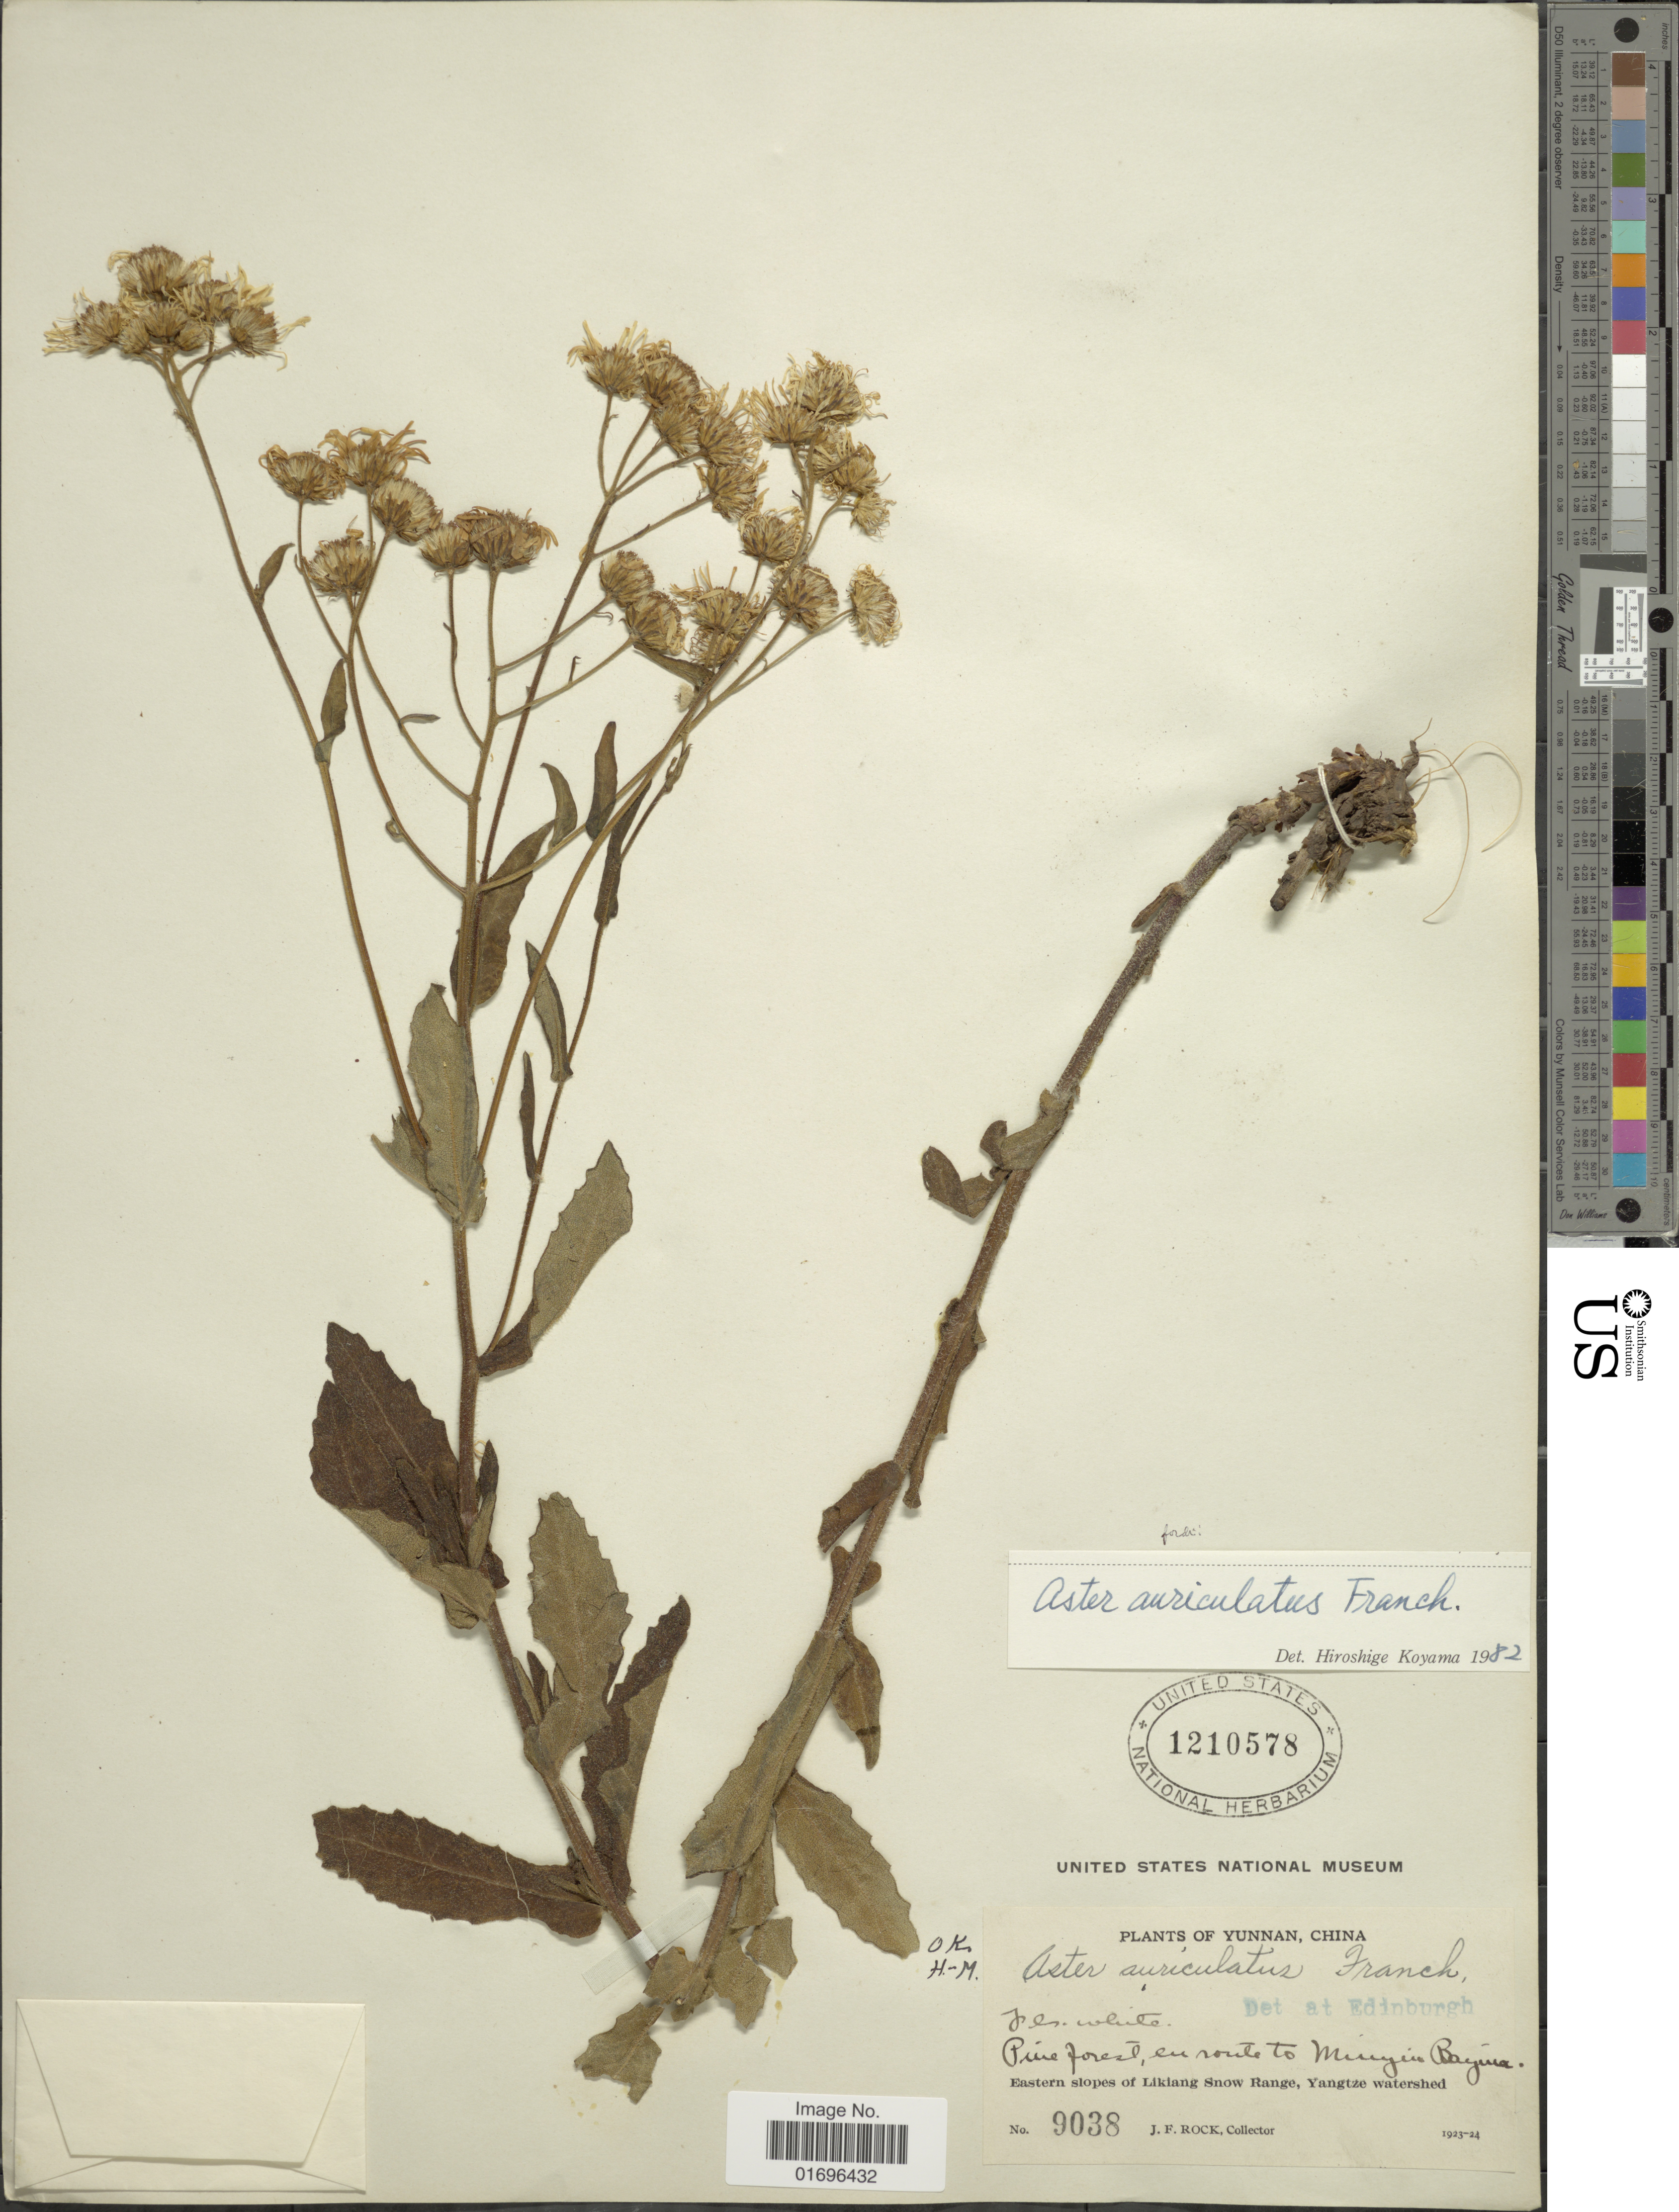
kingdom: Plantae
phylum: Tracheophyta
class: Magnoliopsida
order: Asterales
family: Asteraceae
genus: Aster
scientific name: Aster auriculatus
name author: Franch.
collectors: J. Rock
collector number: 9038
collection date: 1923/1924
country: China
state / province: Yunnan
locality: Pine forest, en route to Mingin Bayina. Eastern slopes of Likiang Snow Range, Yangtze watershed.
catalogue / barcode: US 1210578